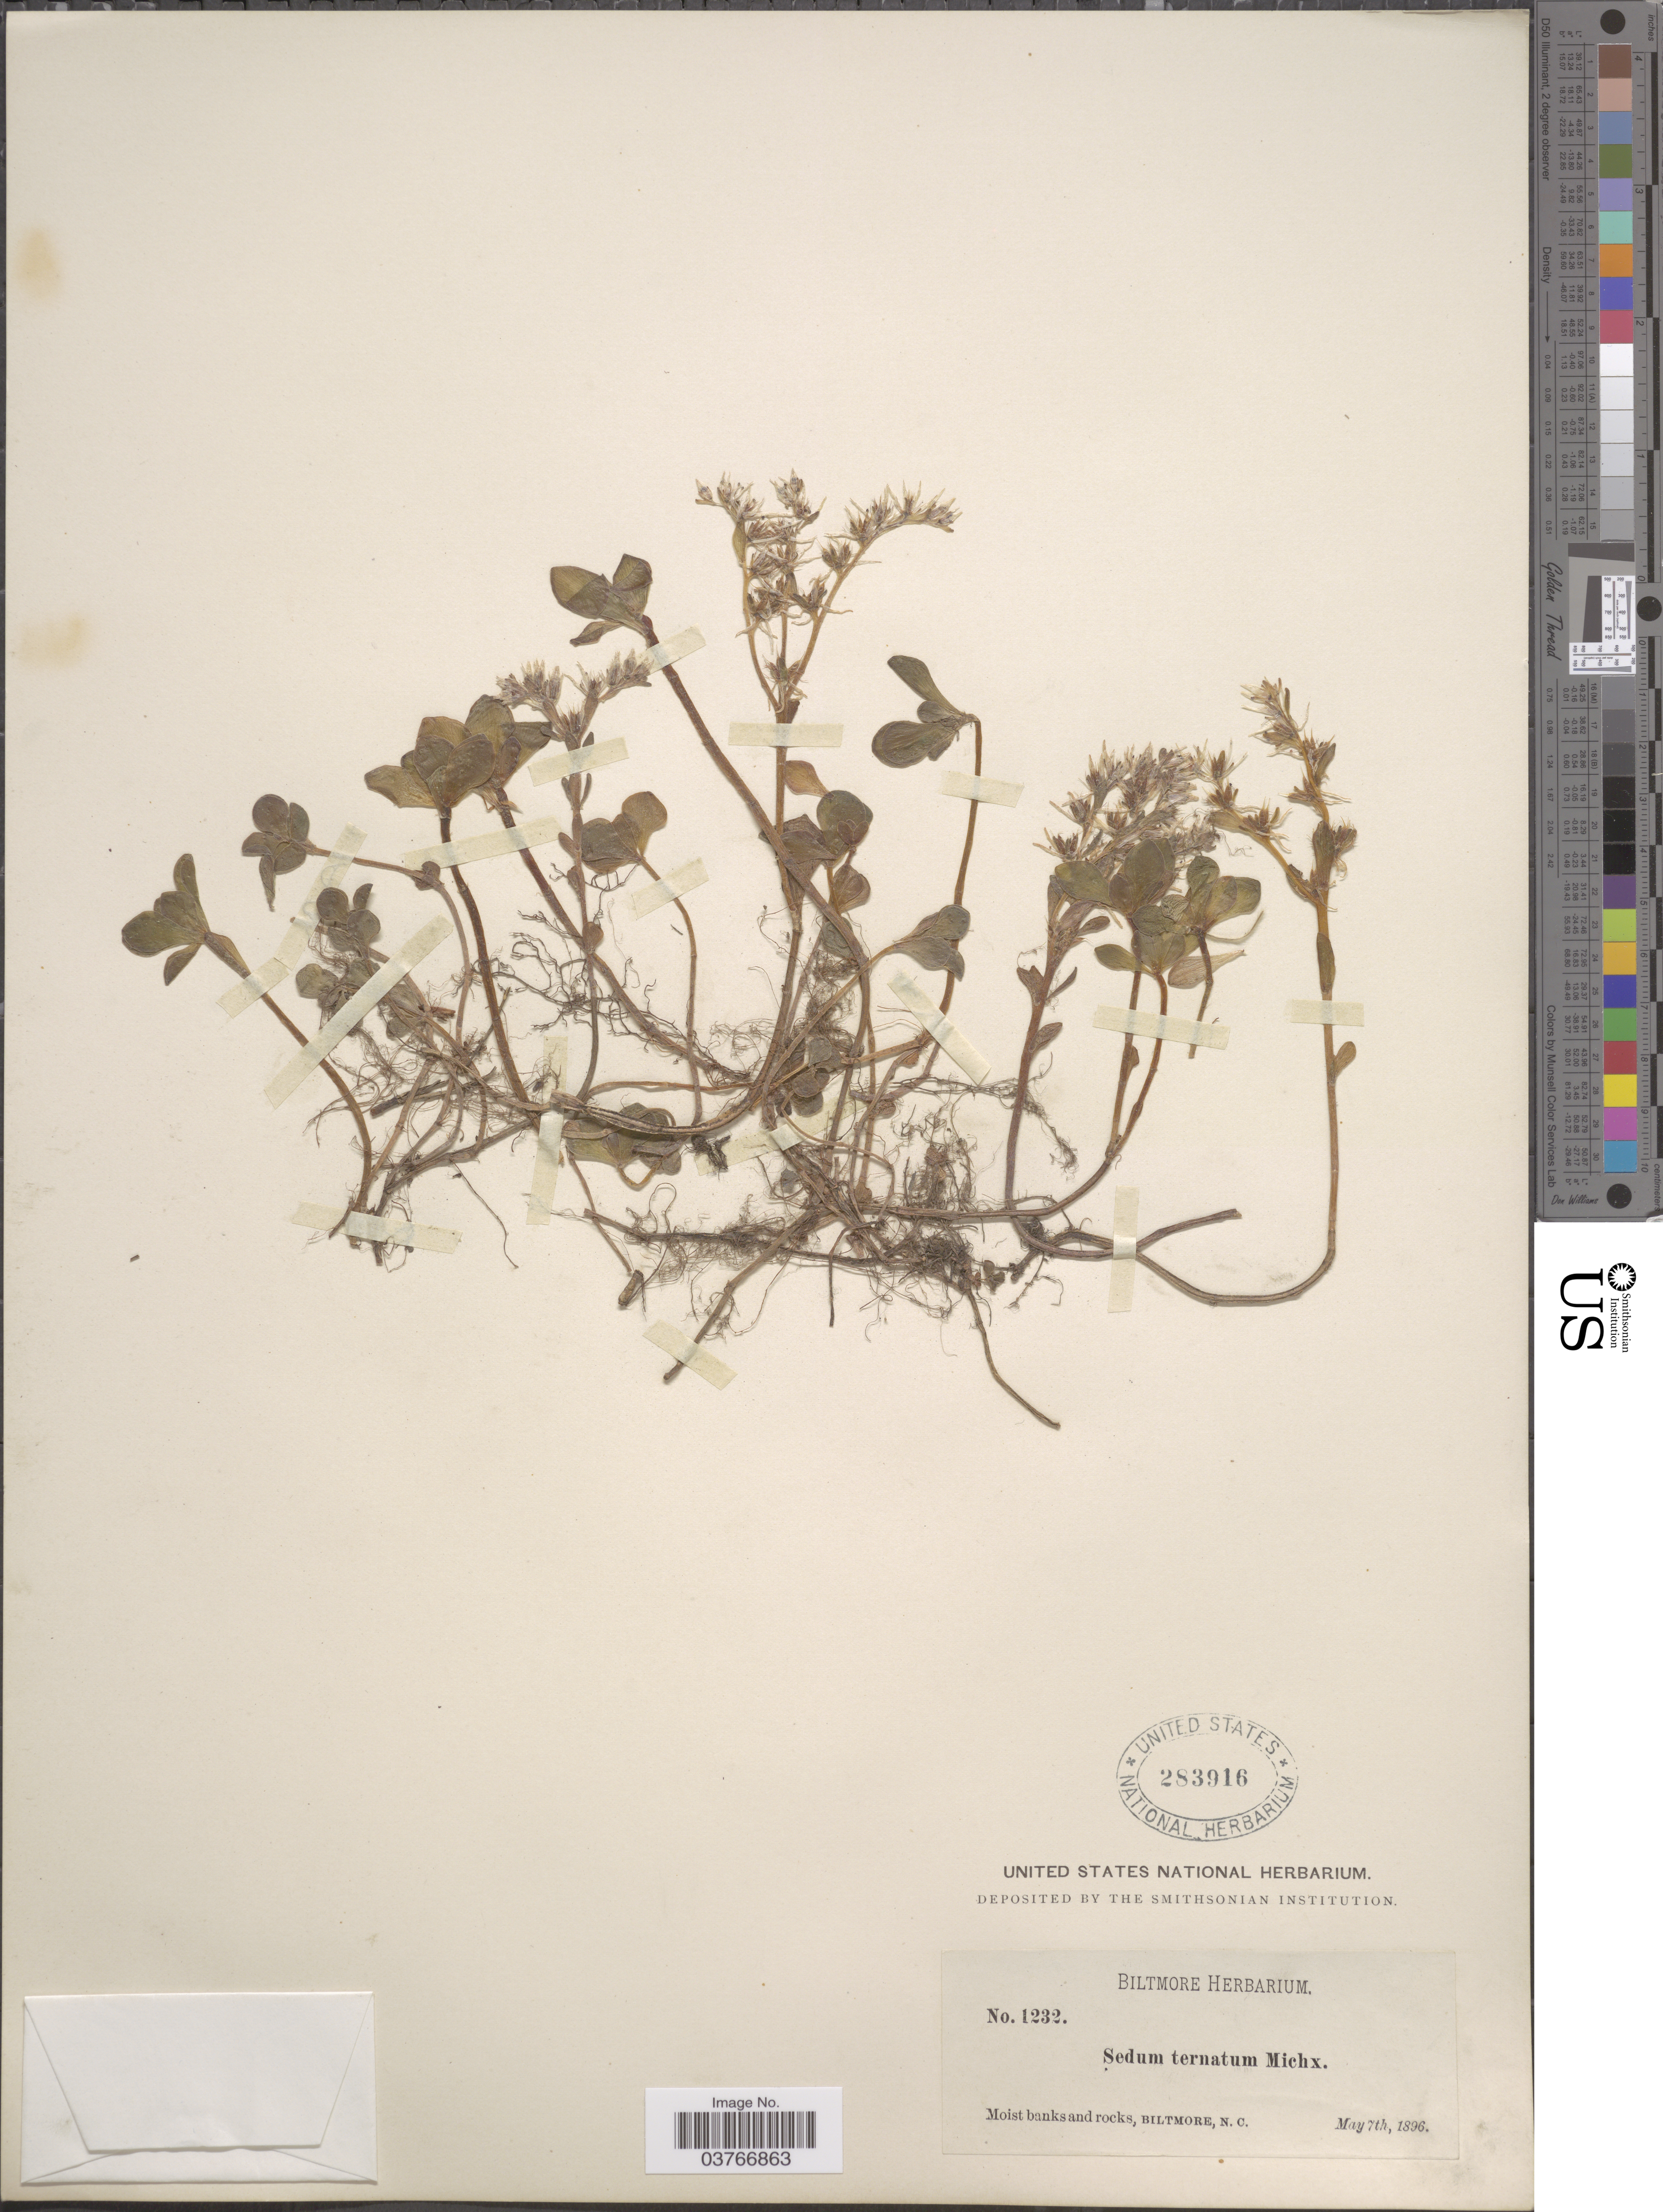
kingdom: Plantae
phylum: Tracheophyta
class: Magnoliopsida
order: Saxifragales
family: Crassulaceae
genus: Sedum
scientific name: Sedum ternatum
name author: Michx.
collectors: ex herb. Biltmore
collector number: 1232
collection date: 1896-05-07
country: United States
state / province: North Carolina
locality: Biltmore.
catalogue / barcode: US 283916